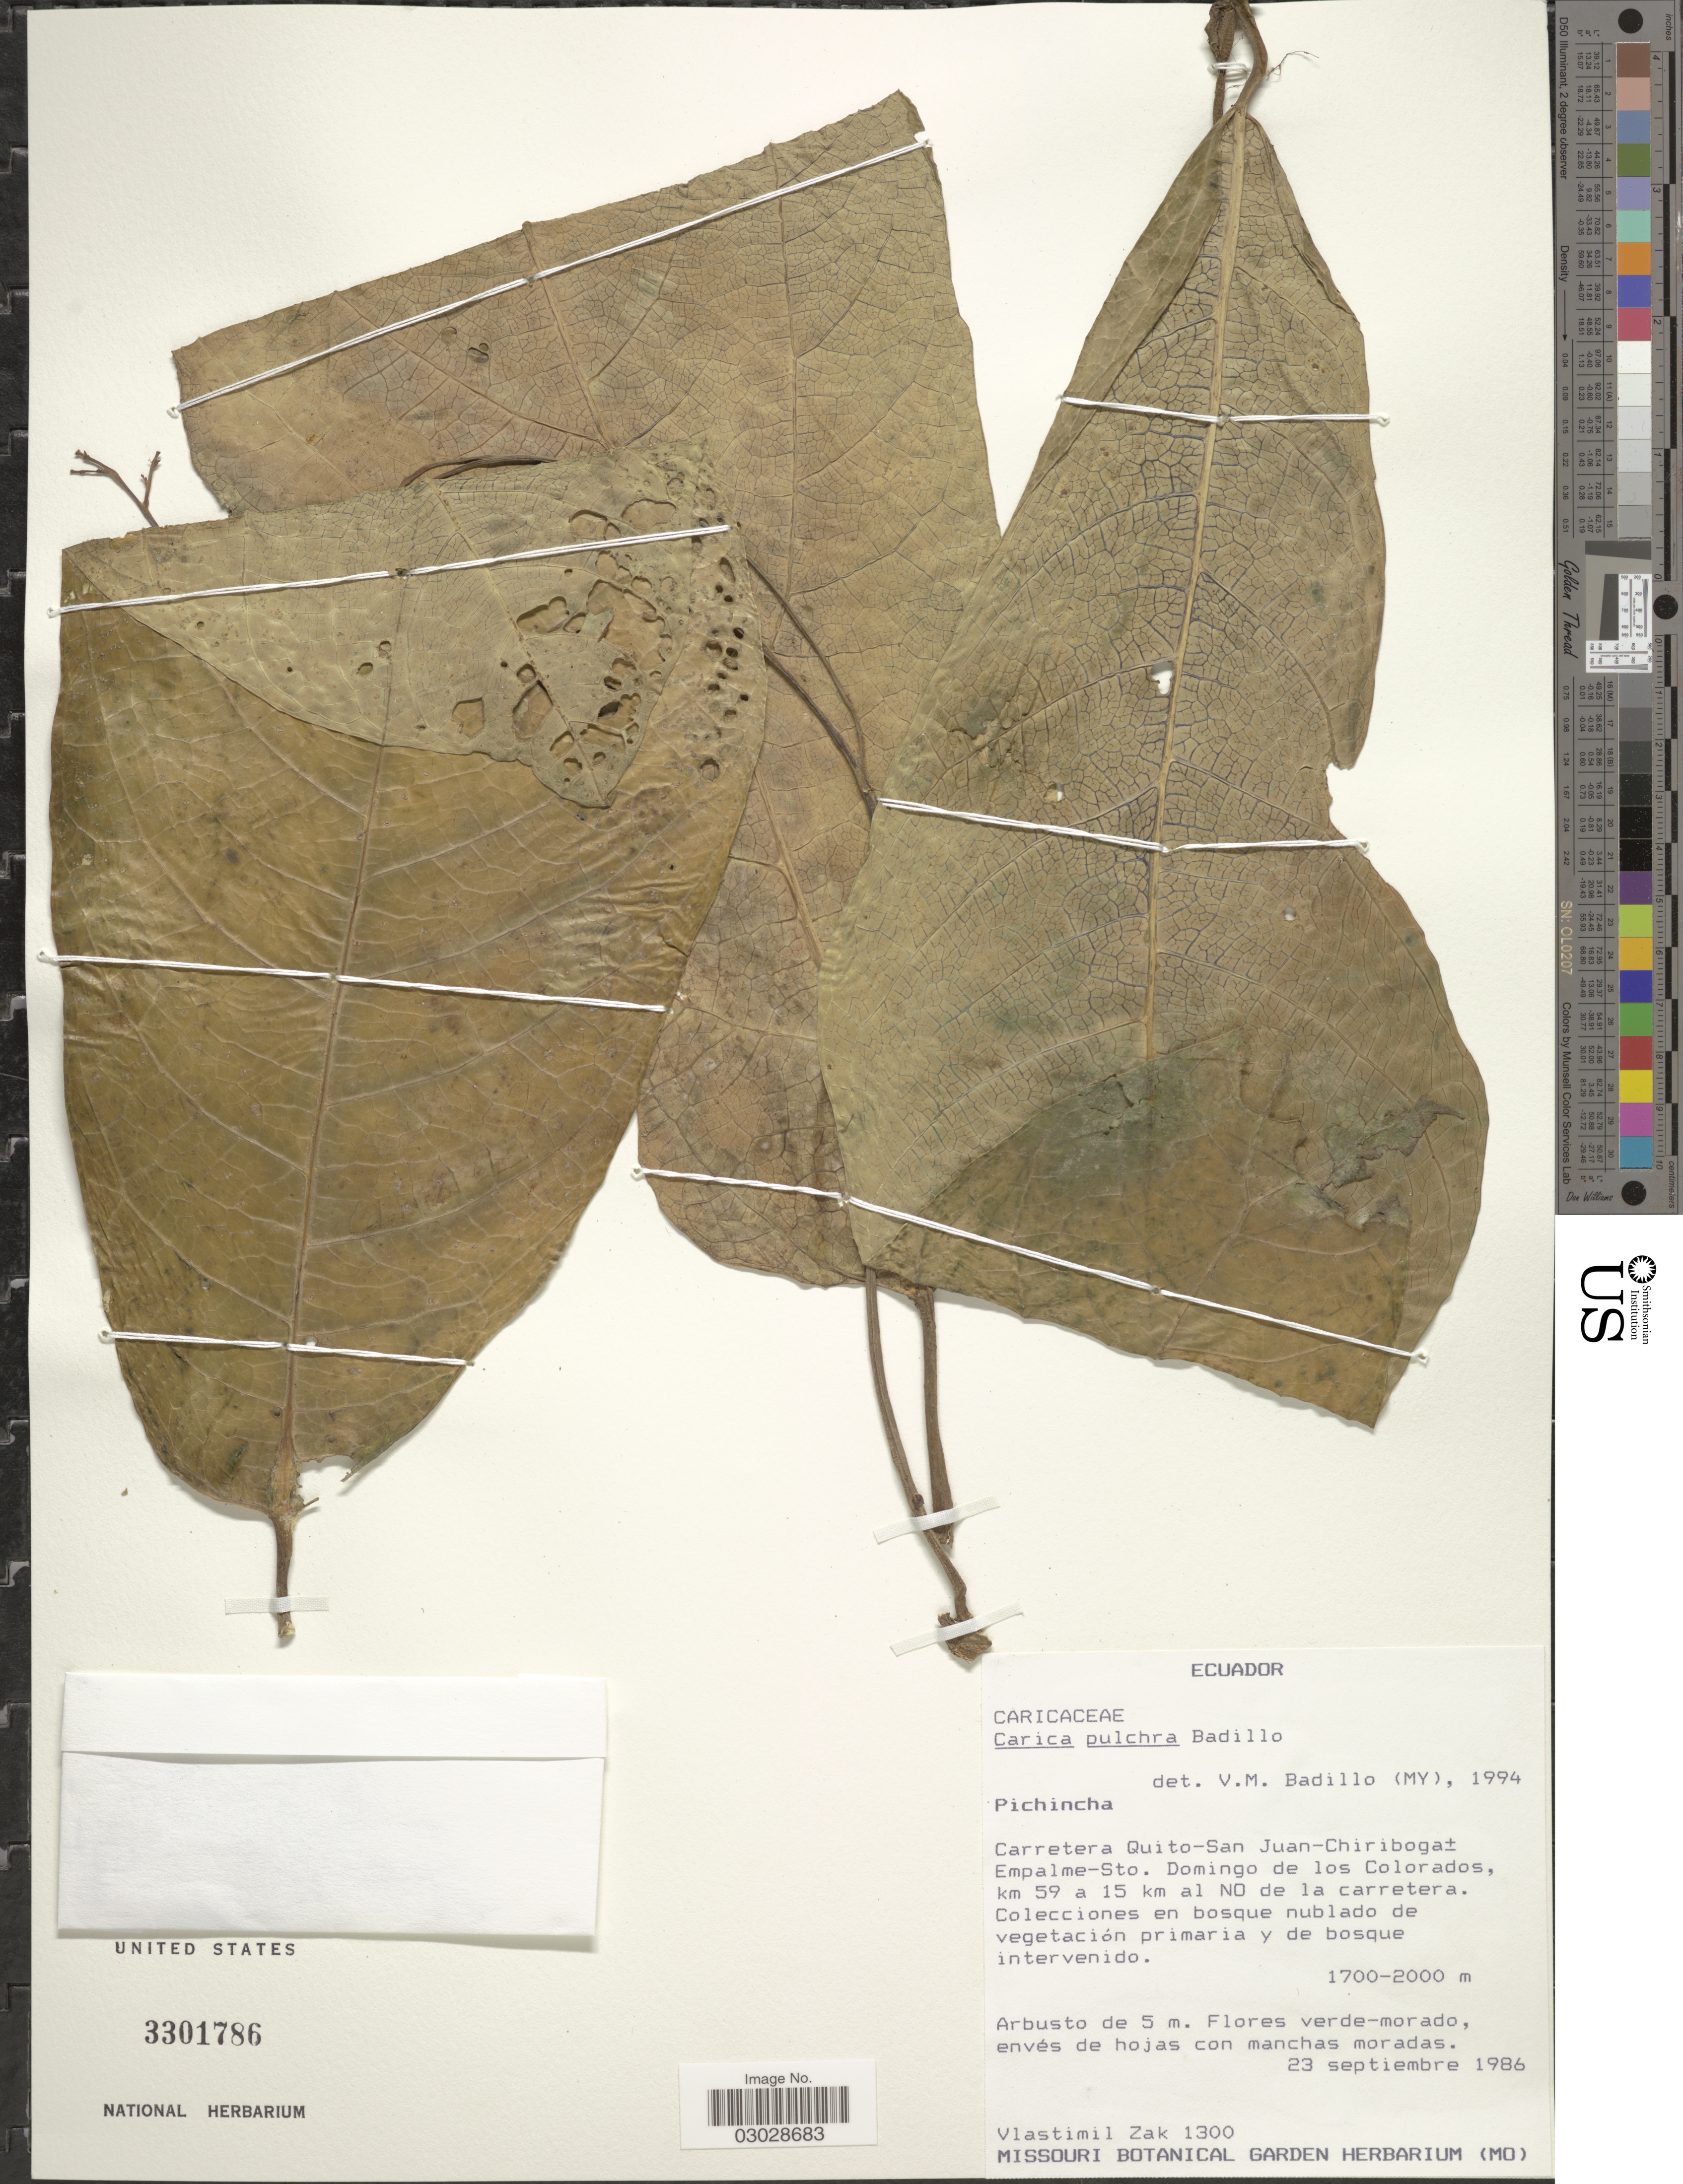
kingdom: Plantae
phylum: Tracheophyta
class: Magnoliopsida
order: Brassicales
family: Caricaceae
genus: Vasconcellea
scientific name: Vasconcellea pulchra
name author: (V.M. Badillo) V.M. Badillo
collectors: V. Zak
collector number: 1300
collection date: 1986-09-23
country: Ecuador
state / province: Pichincha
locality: Carretera Quito-San Juan-Chiribogat Empalme-Sto. Domingo de los Colorados, km 59 a 15 km al NO de la carretera.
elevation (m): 1700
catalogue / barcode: US 3301786